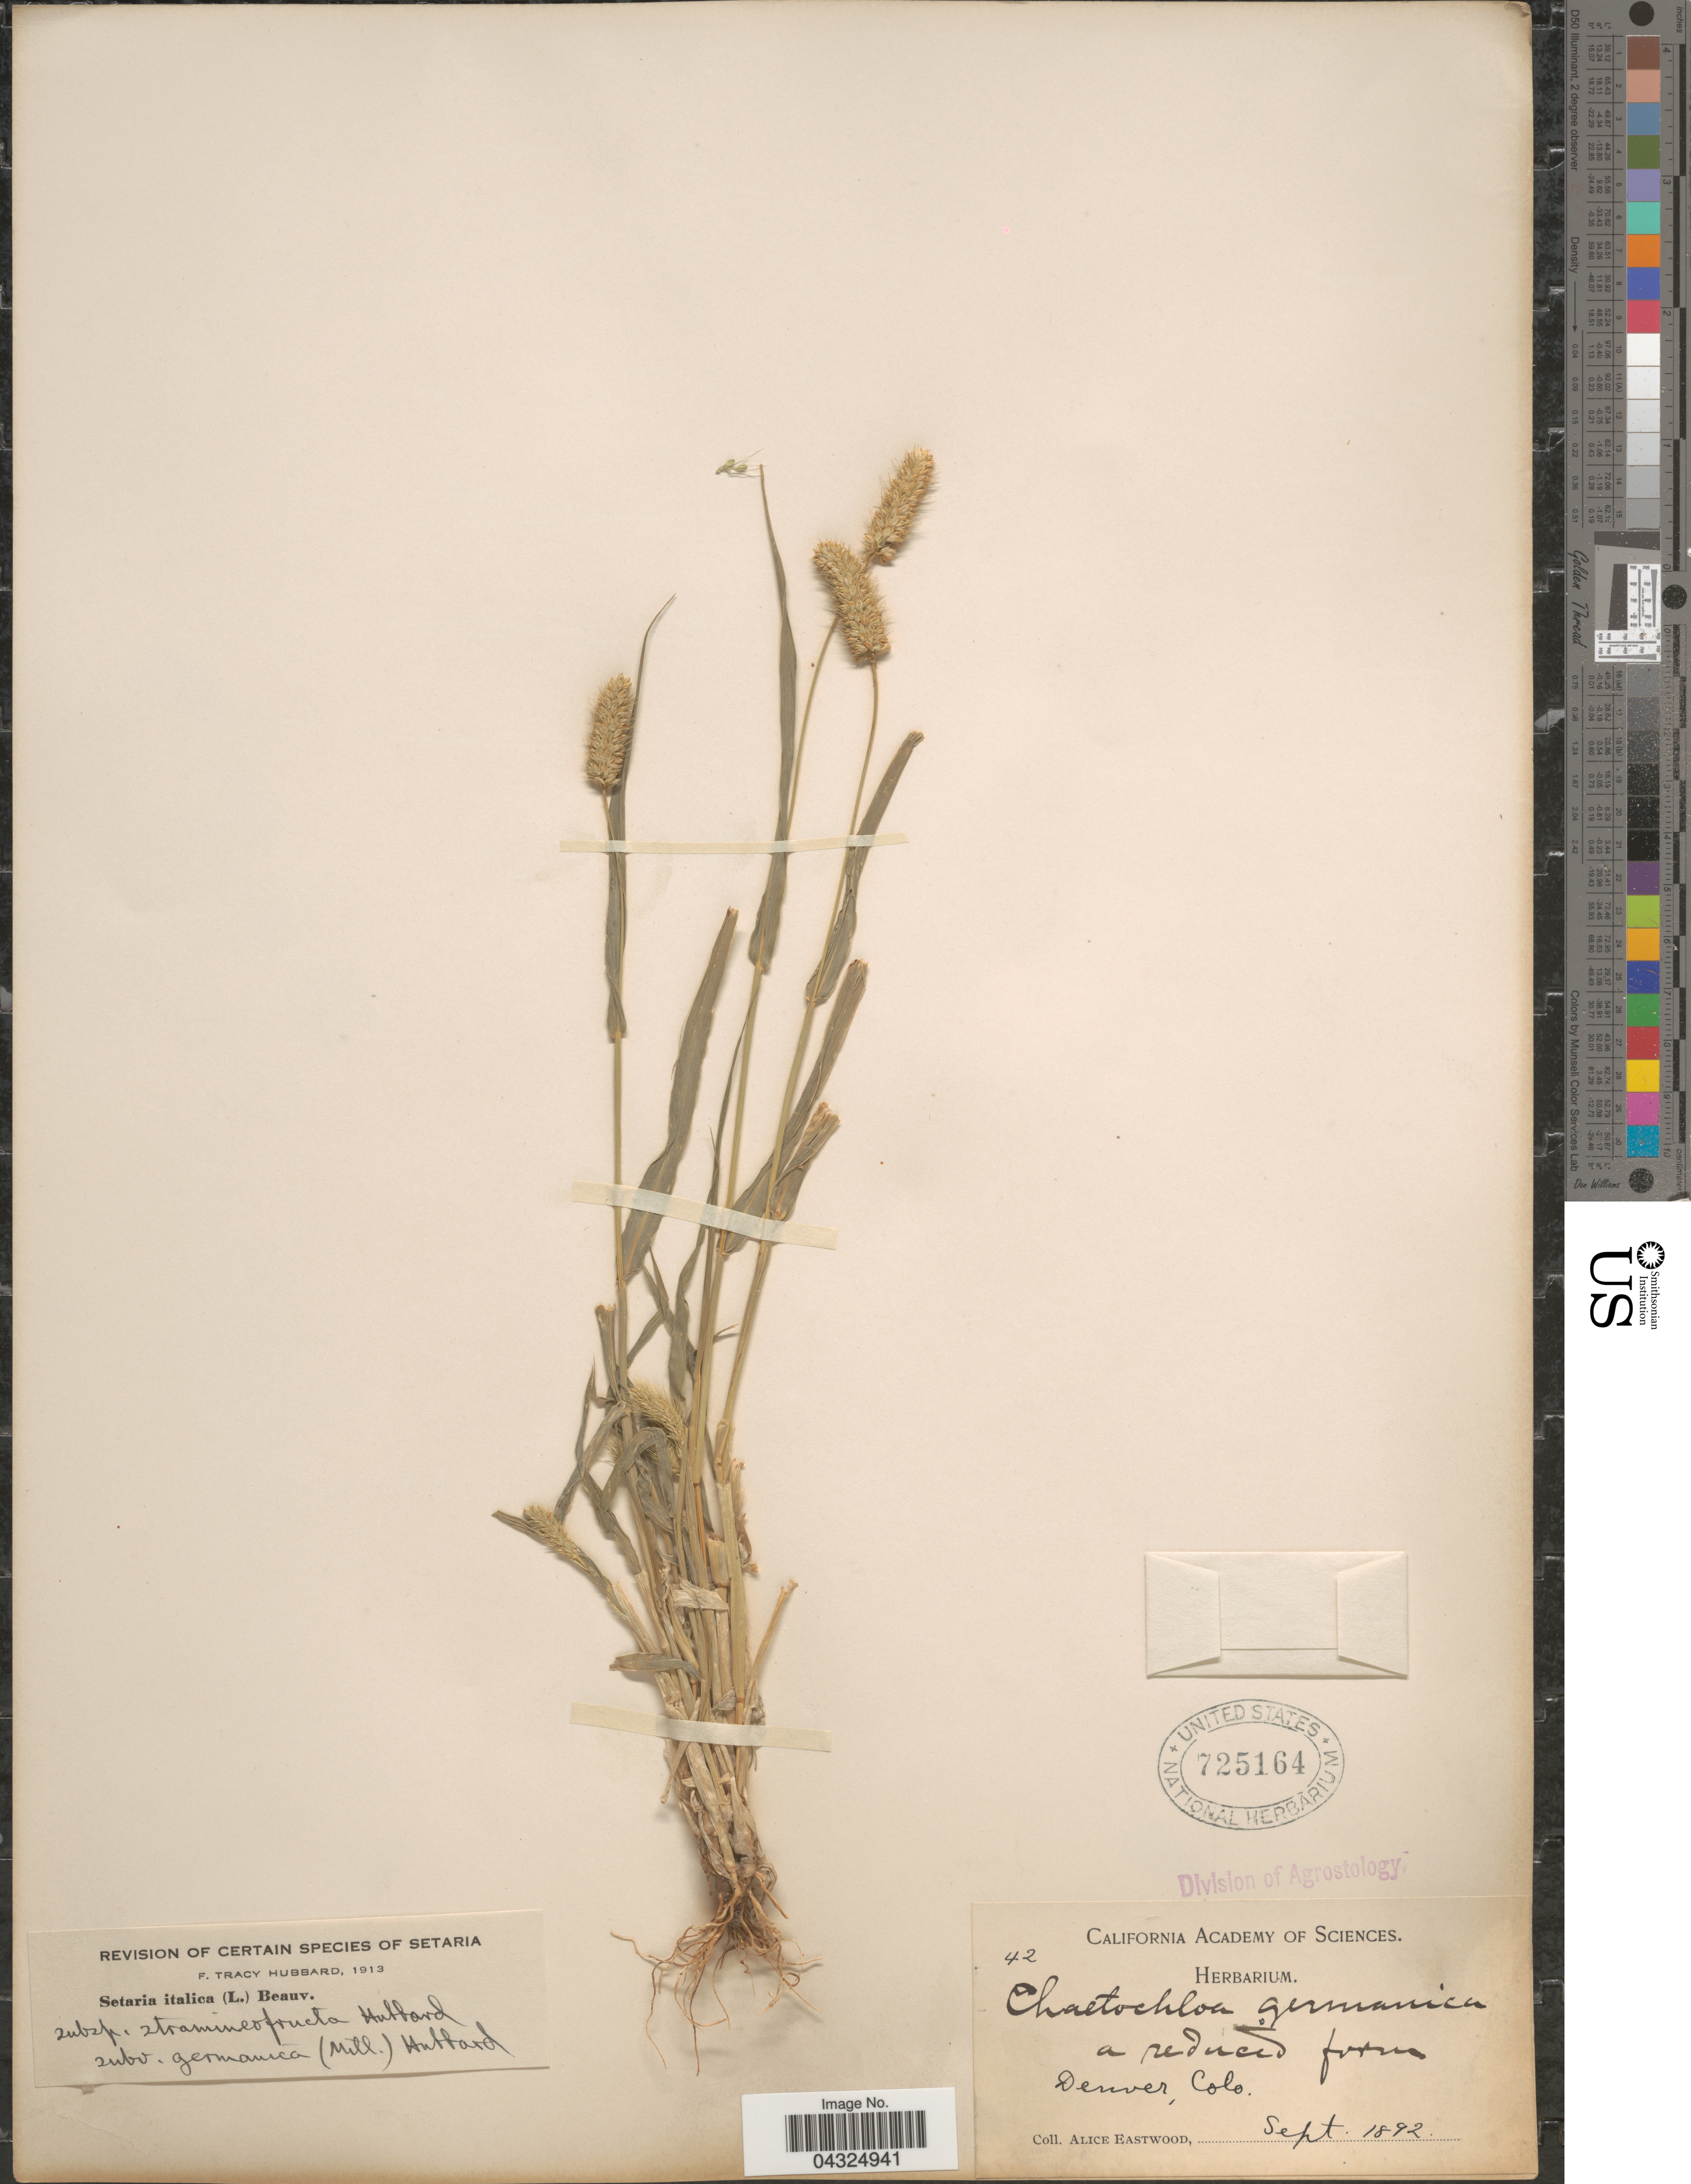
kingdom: Plantae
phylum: Tracheophyta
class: Liliopsida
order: Poales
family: Poaceae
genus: Setaria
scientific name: Setaria italica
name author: (L.) P. Beauv.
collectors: A. Eastwood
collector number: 42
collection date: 1892-09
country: United States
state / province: Colorado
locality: Denver.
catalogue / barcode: US 725164